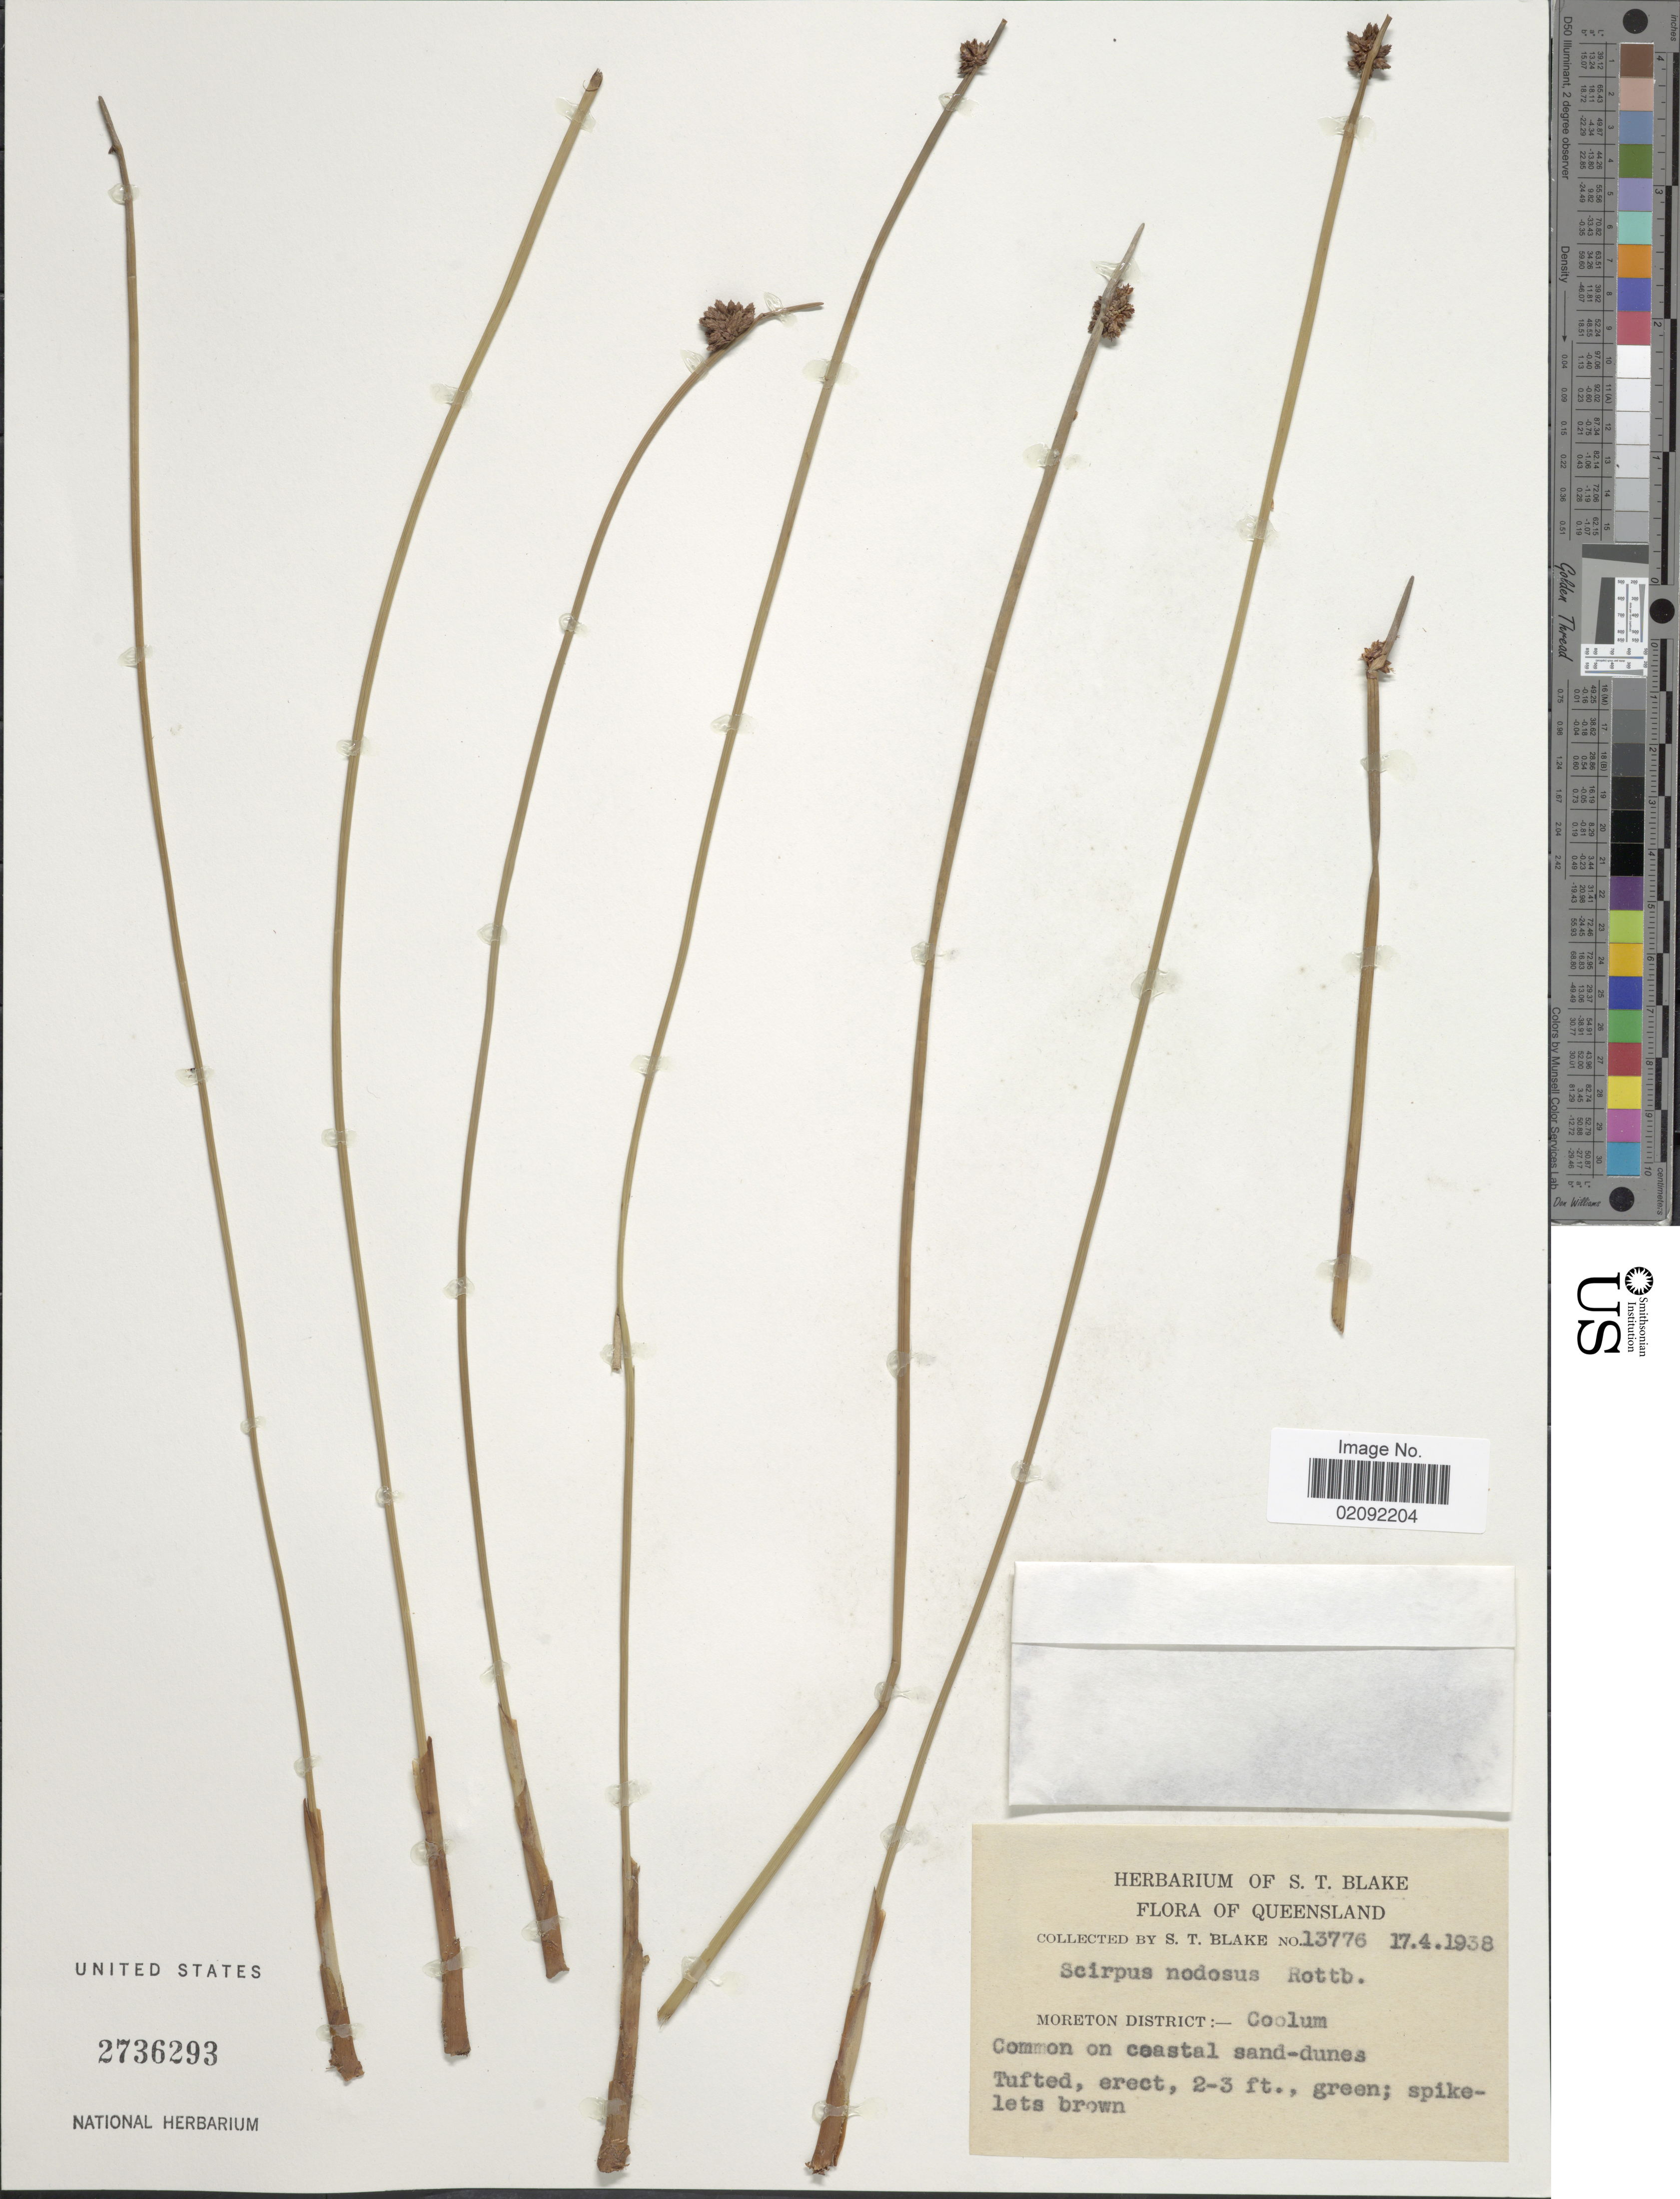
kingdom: Plantae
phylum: Tracheophyta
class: Liliopsida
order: Poales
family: Cyperaceae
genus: Ficinia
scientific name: Ficinia nodosa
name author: (Rottb.) Goetgh. et al.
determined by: Strong, M. T., (US), Smithsonian Institution - National Museum of Natural History (UNITED STATES)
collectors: S. T. Blake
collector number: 13776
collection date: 1938-04-17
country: Australia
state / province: Queensland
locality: Moreton District:- Coolum, Common on coastal sand-dunes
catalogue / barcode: US 2736293